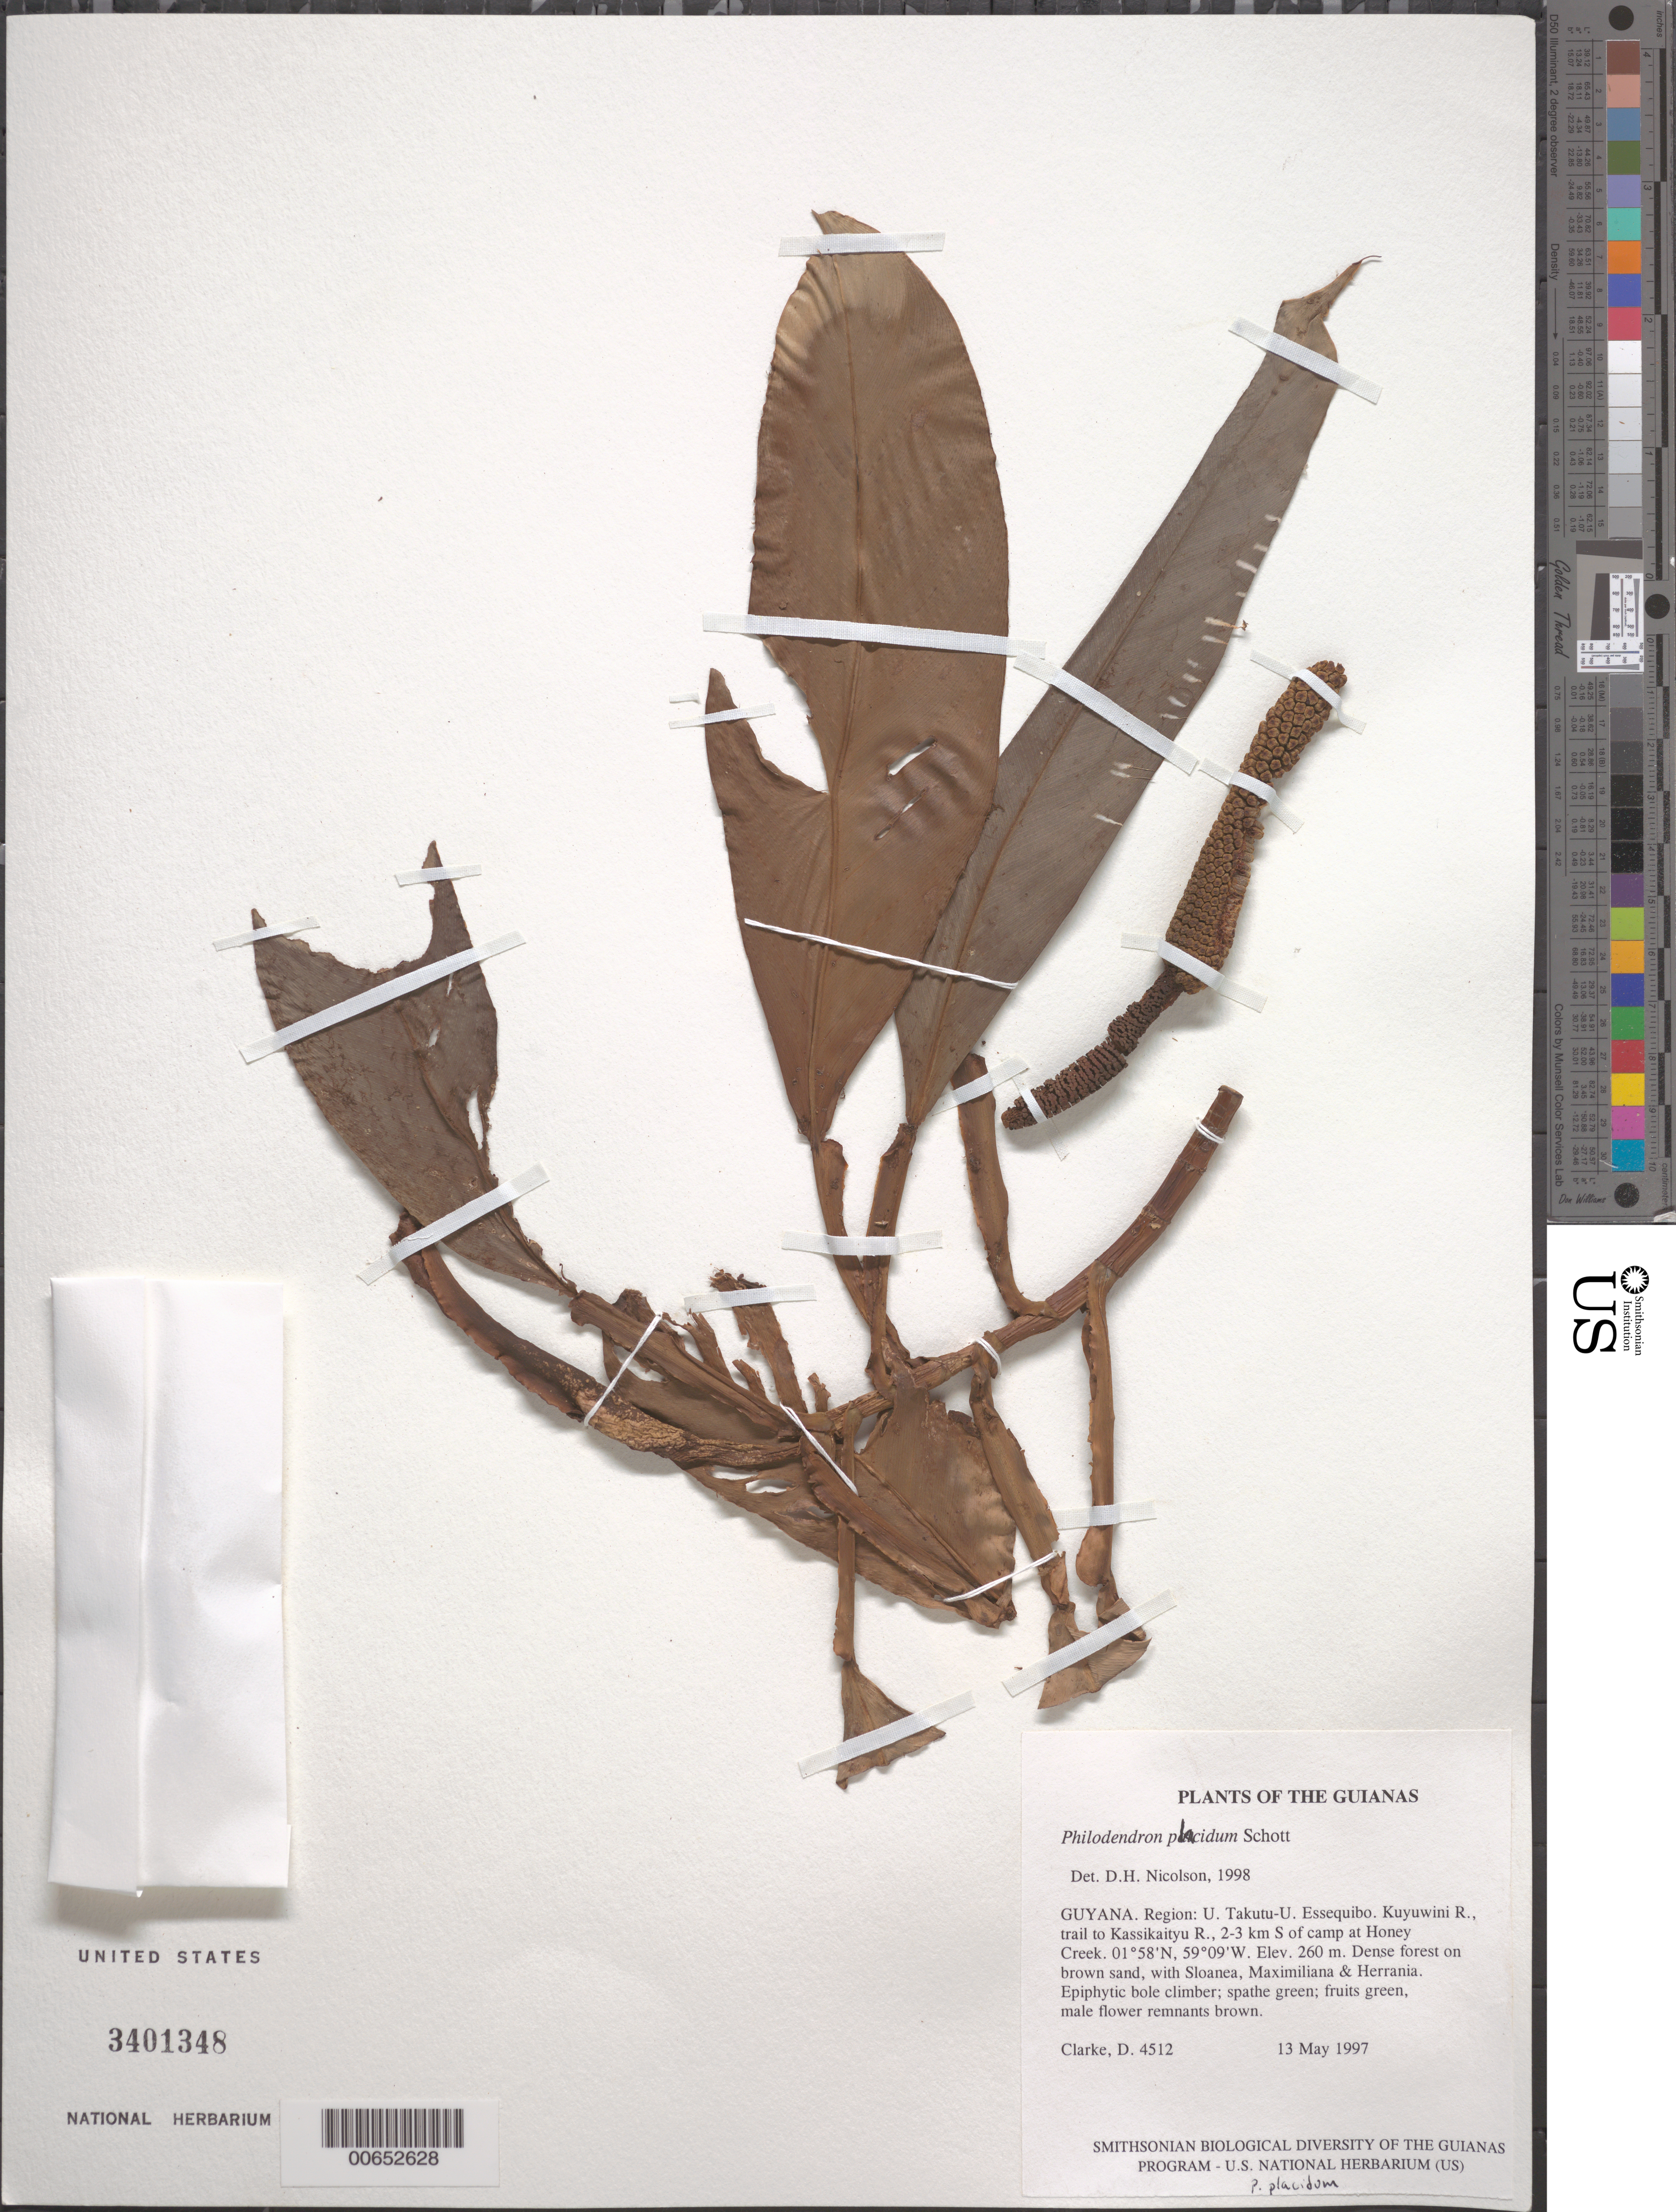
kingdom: Plantae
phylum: Tracheophyta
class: Liliopsida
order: Alismatales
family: Araceae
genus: Philodendron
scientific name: Philodendron placidum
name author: Schott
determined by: Nicolson, Dan H.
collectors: H. D. Clarke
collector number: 4512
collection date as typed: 13 May 1997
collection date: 1997-05-13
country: Guyana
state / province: U. Takutu-U. Essequibo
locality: Kuyuwini R., trail to Kassikaityu R., 2-3 km S of camp at Honey Creek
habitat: Dense forest on brown sand, with Sloanea, Maximiliana & Herrania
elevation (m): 260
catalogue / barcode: US 3401348